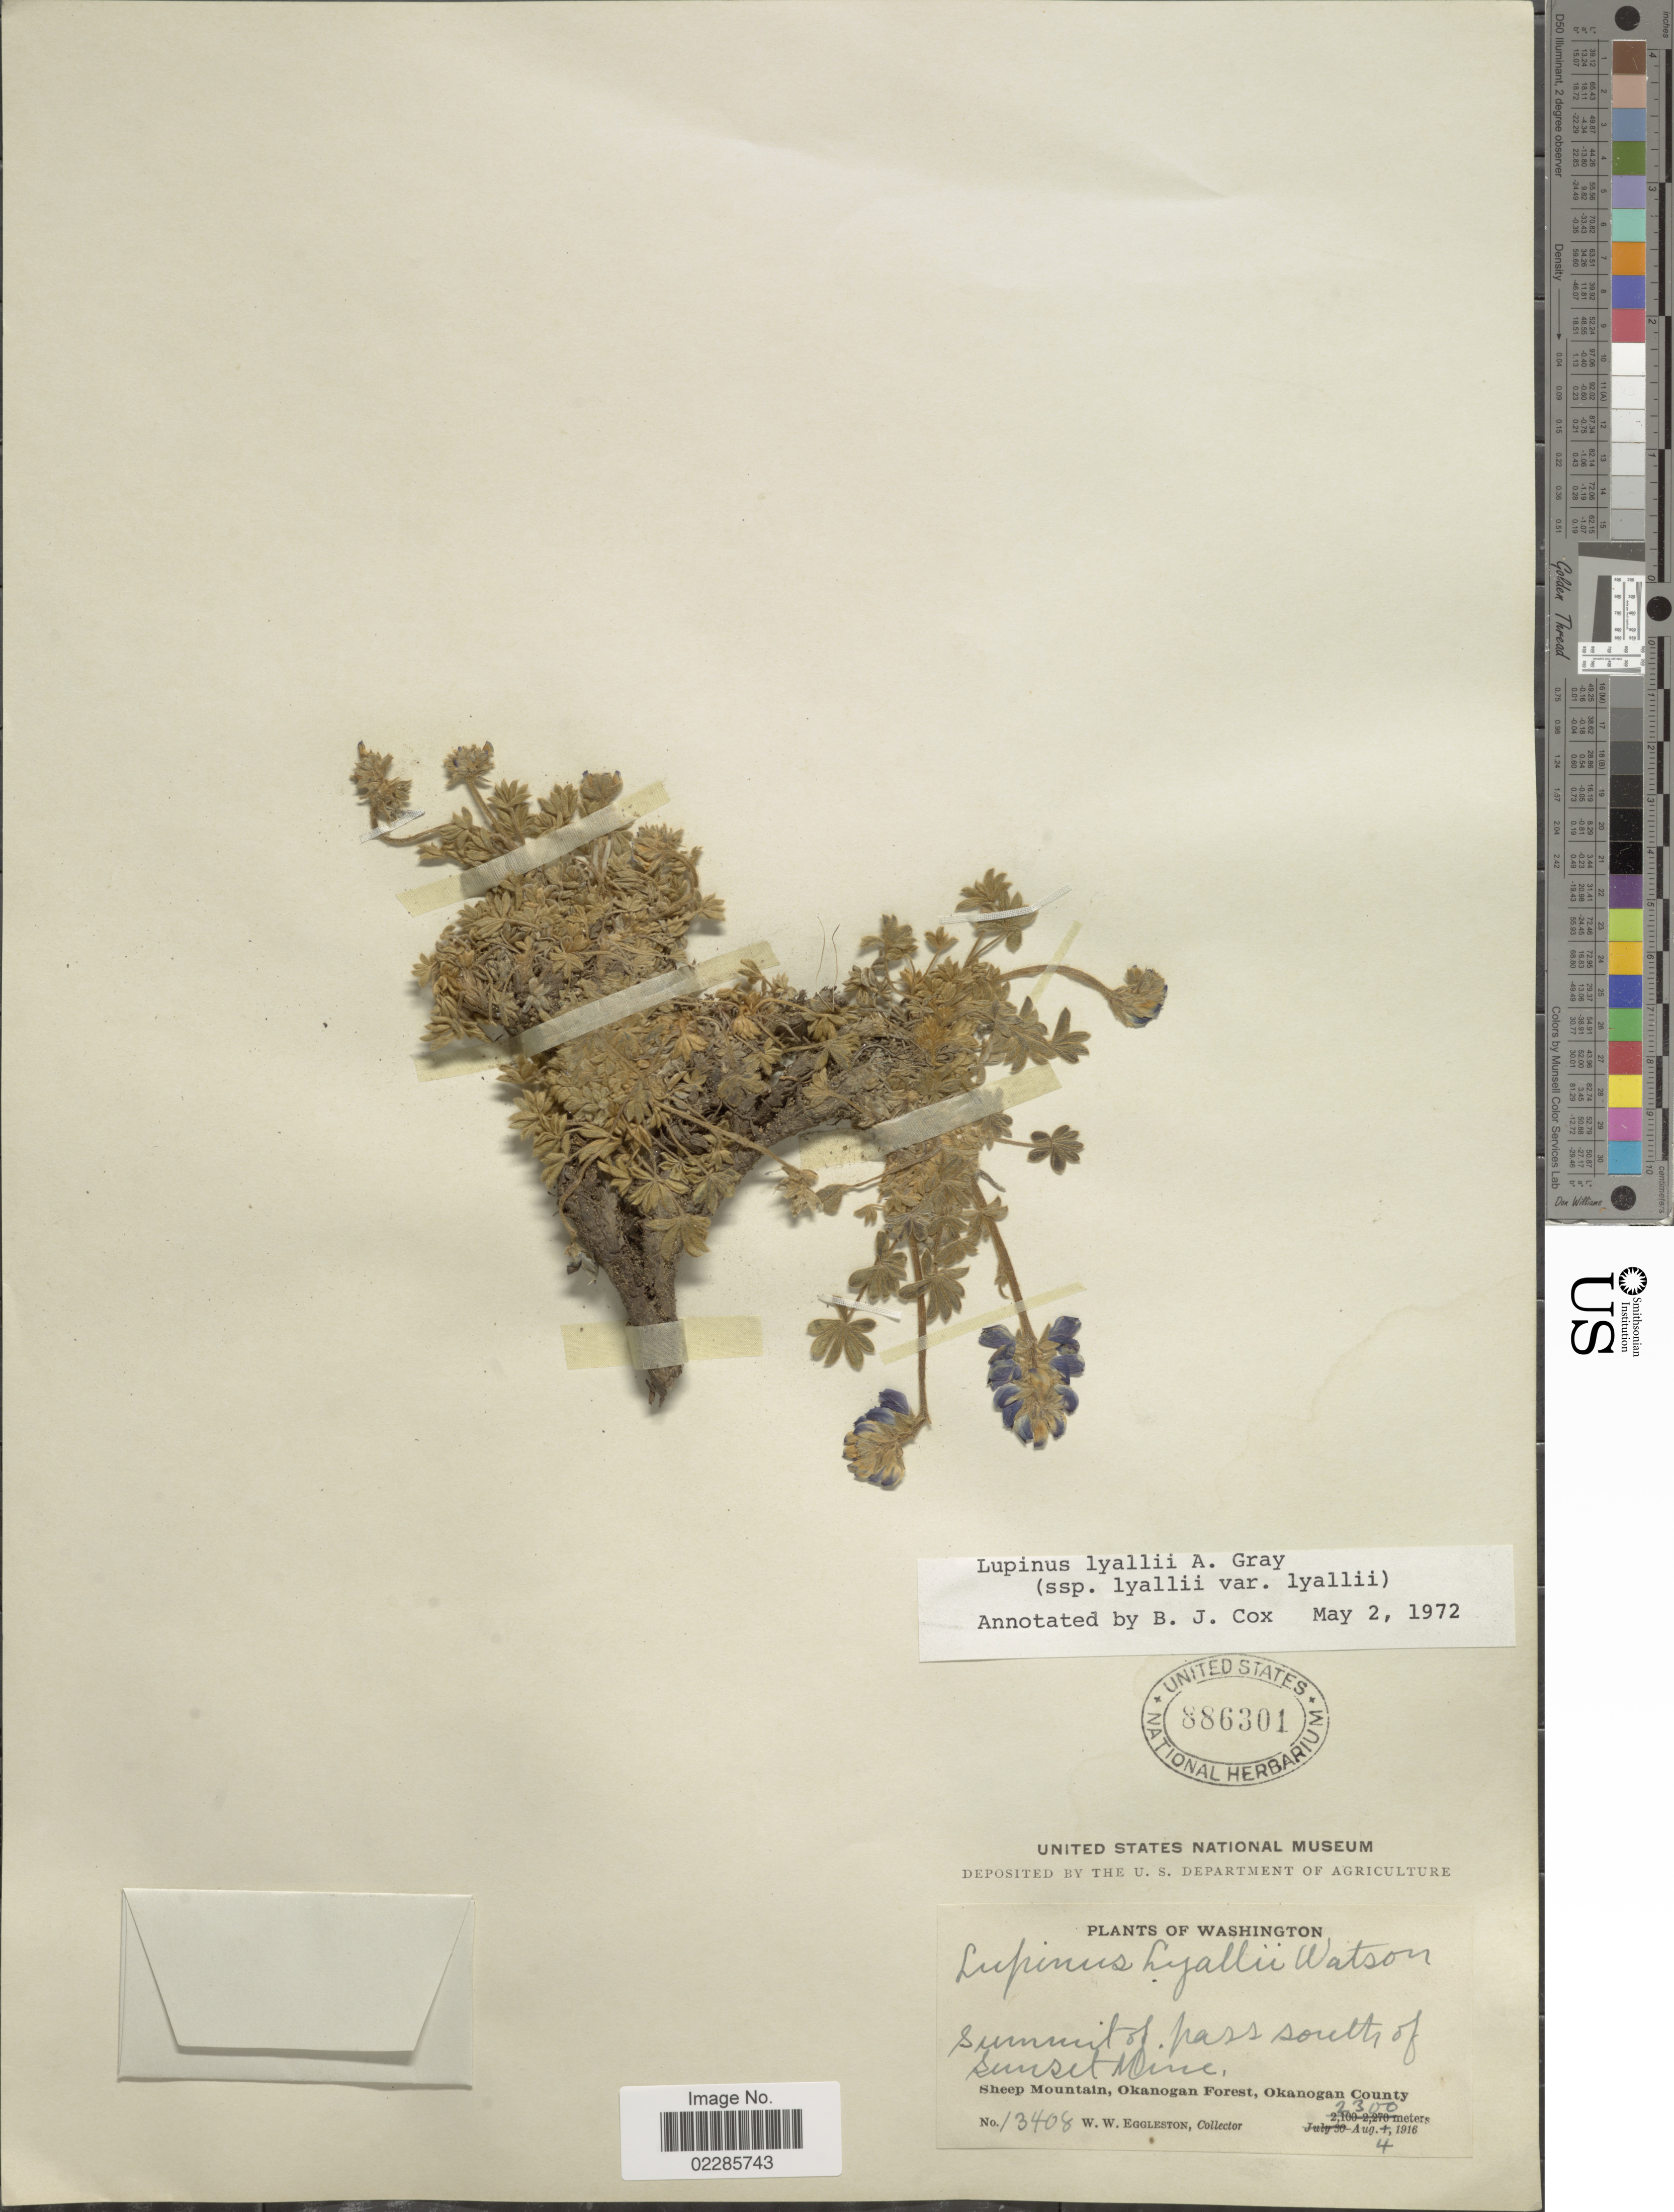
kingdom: Plantae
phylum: Tracheophyta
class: Magnoliopsida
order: Fabales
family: Fabaceae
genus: Lupinus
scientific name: Lupinus lyallii subsp. lyallii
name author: A. Gray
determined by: Cox, B. J.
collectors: W. W. Eggleston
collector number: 13408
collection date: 1916-08-04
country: United States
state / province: Washington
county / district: Okanogan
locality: Summit of pass south of Sunset Mine, Sheep Mountain, Okanogan Forest, Okanogan County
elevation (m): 2300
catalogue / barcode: US 886301